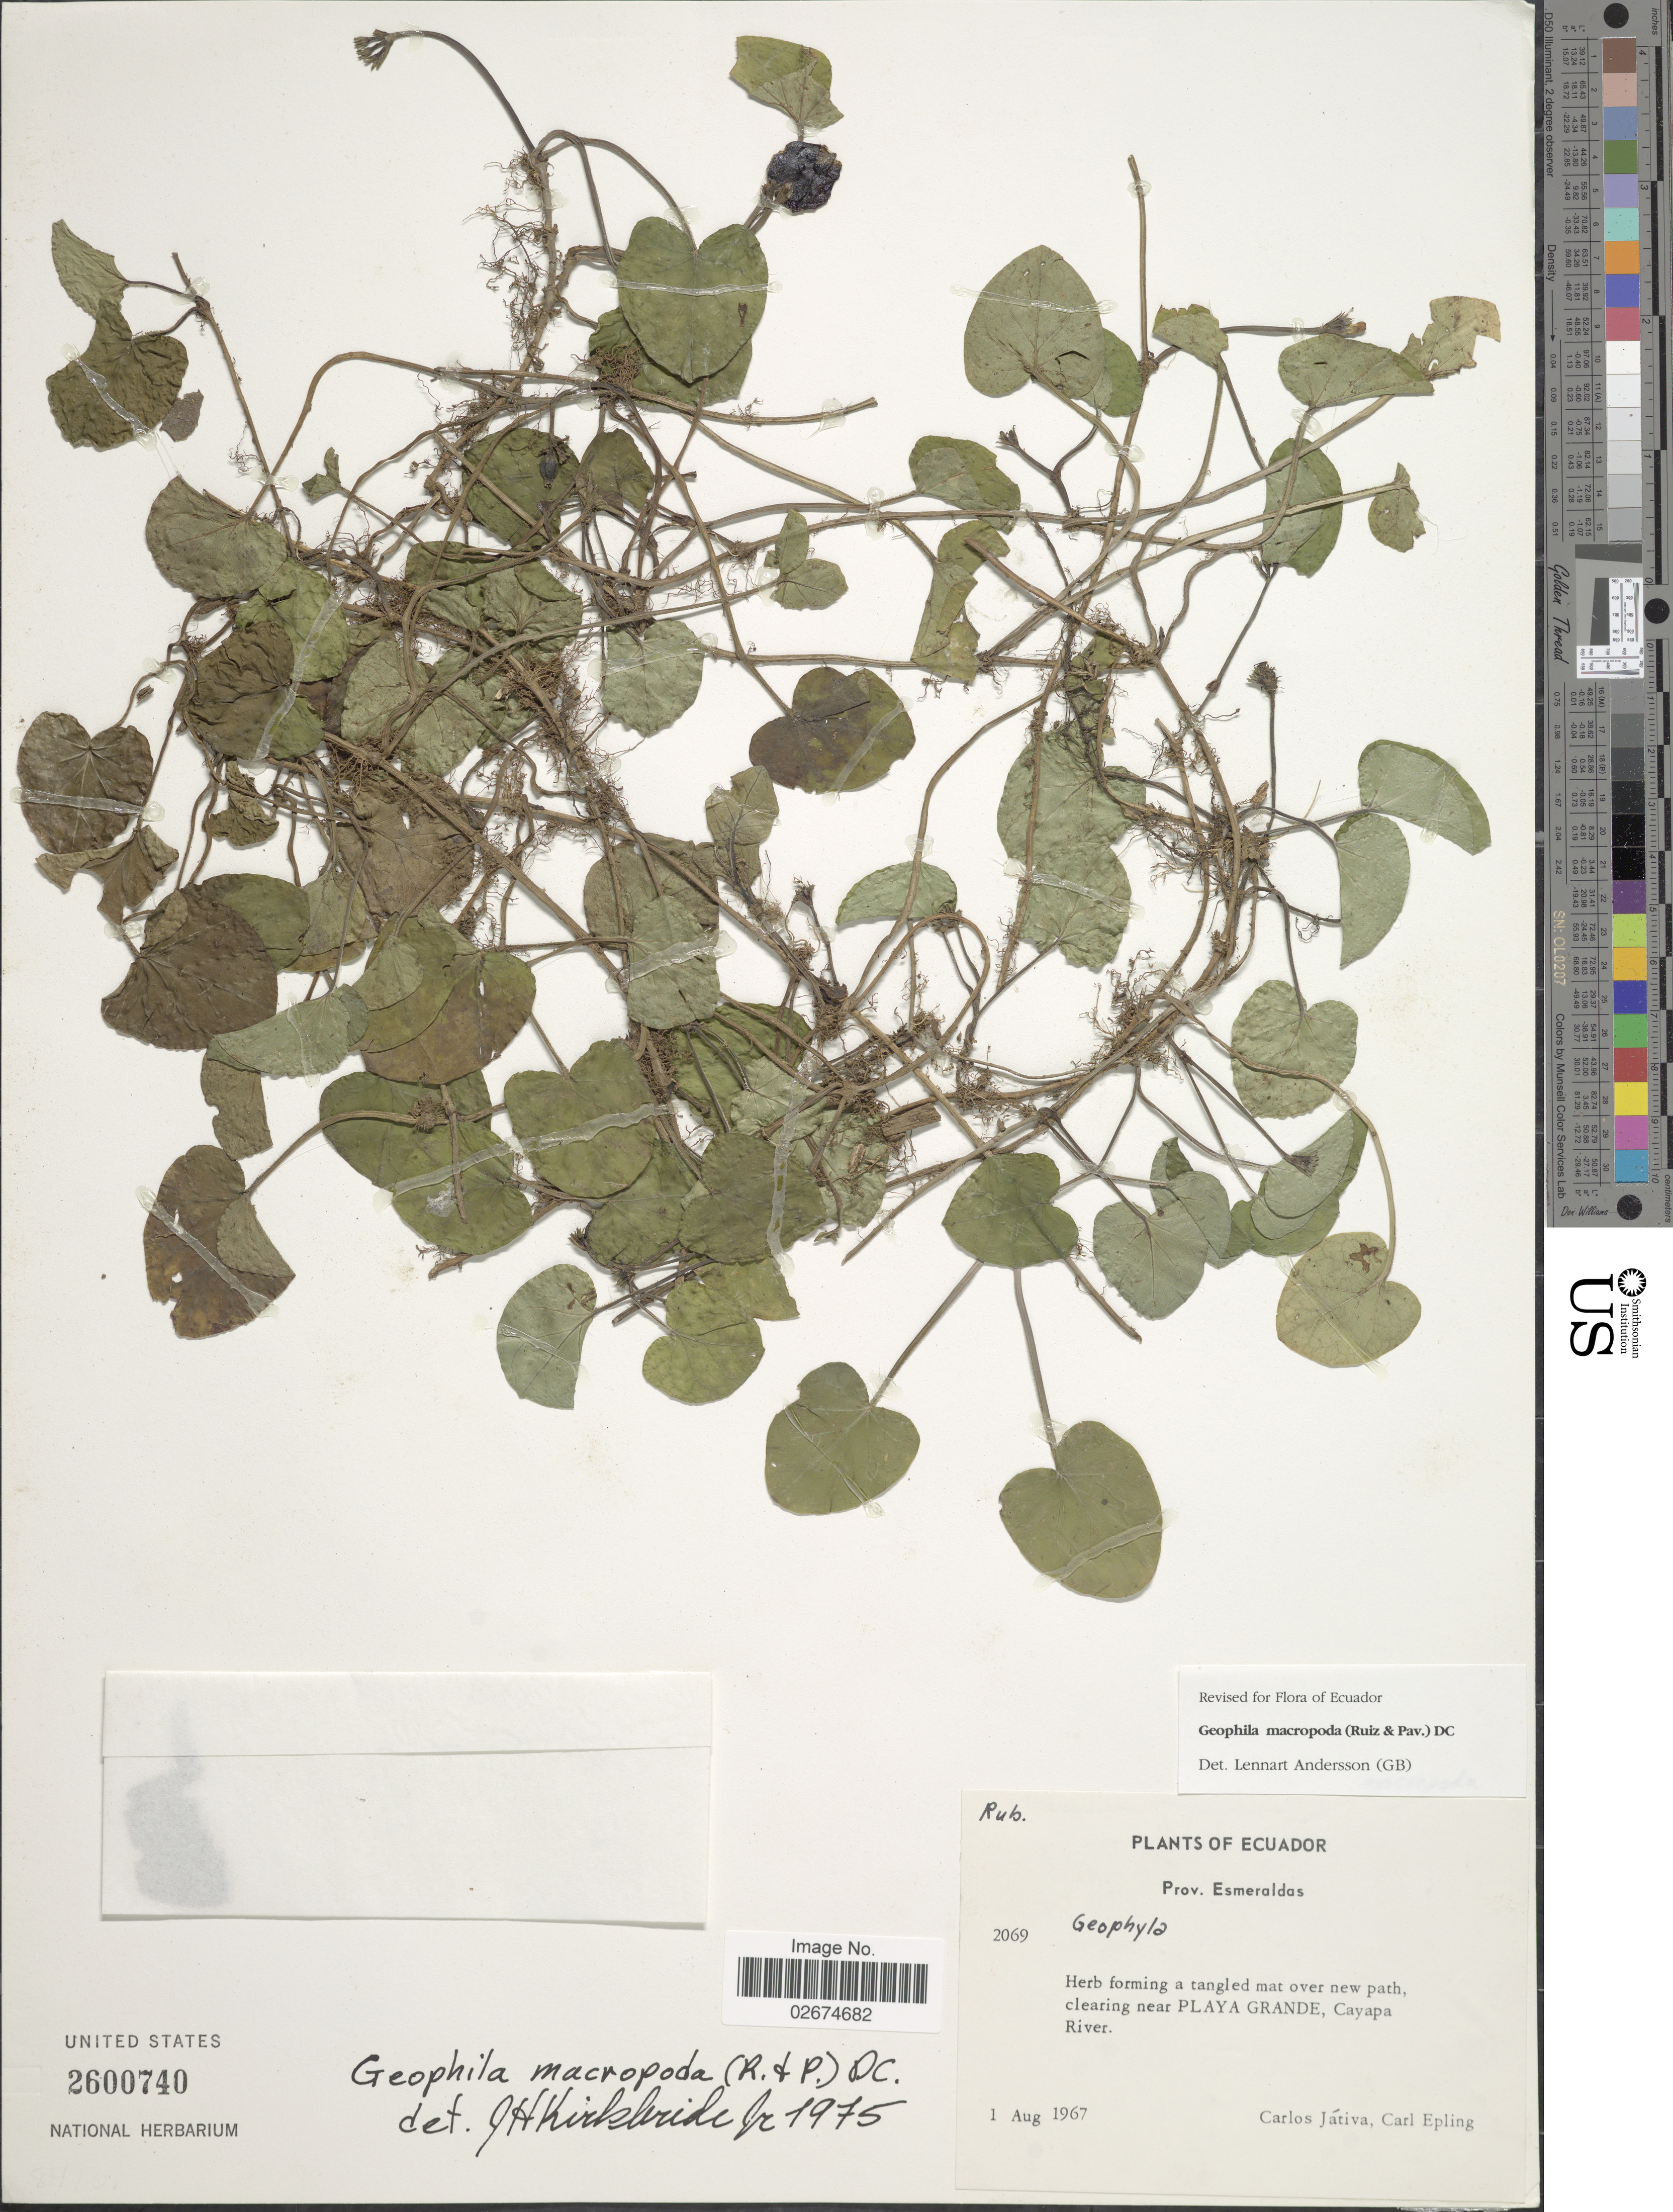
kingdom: Plantae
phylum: Tracheophyta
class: Magnoliopsida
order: Gentianales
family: Rubiaceae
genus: Geophila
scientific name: Geophila macropoda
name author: (Ruiz & Pav.) DC.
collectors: C. D. Játiva & C. C. Epling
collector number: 2069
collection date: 1967-08-01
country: Ecuador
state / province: Esmeraldas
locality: Prov. Esmeraldas, clearing near Playa Grande, Cayapa River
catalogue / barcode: US 2600740